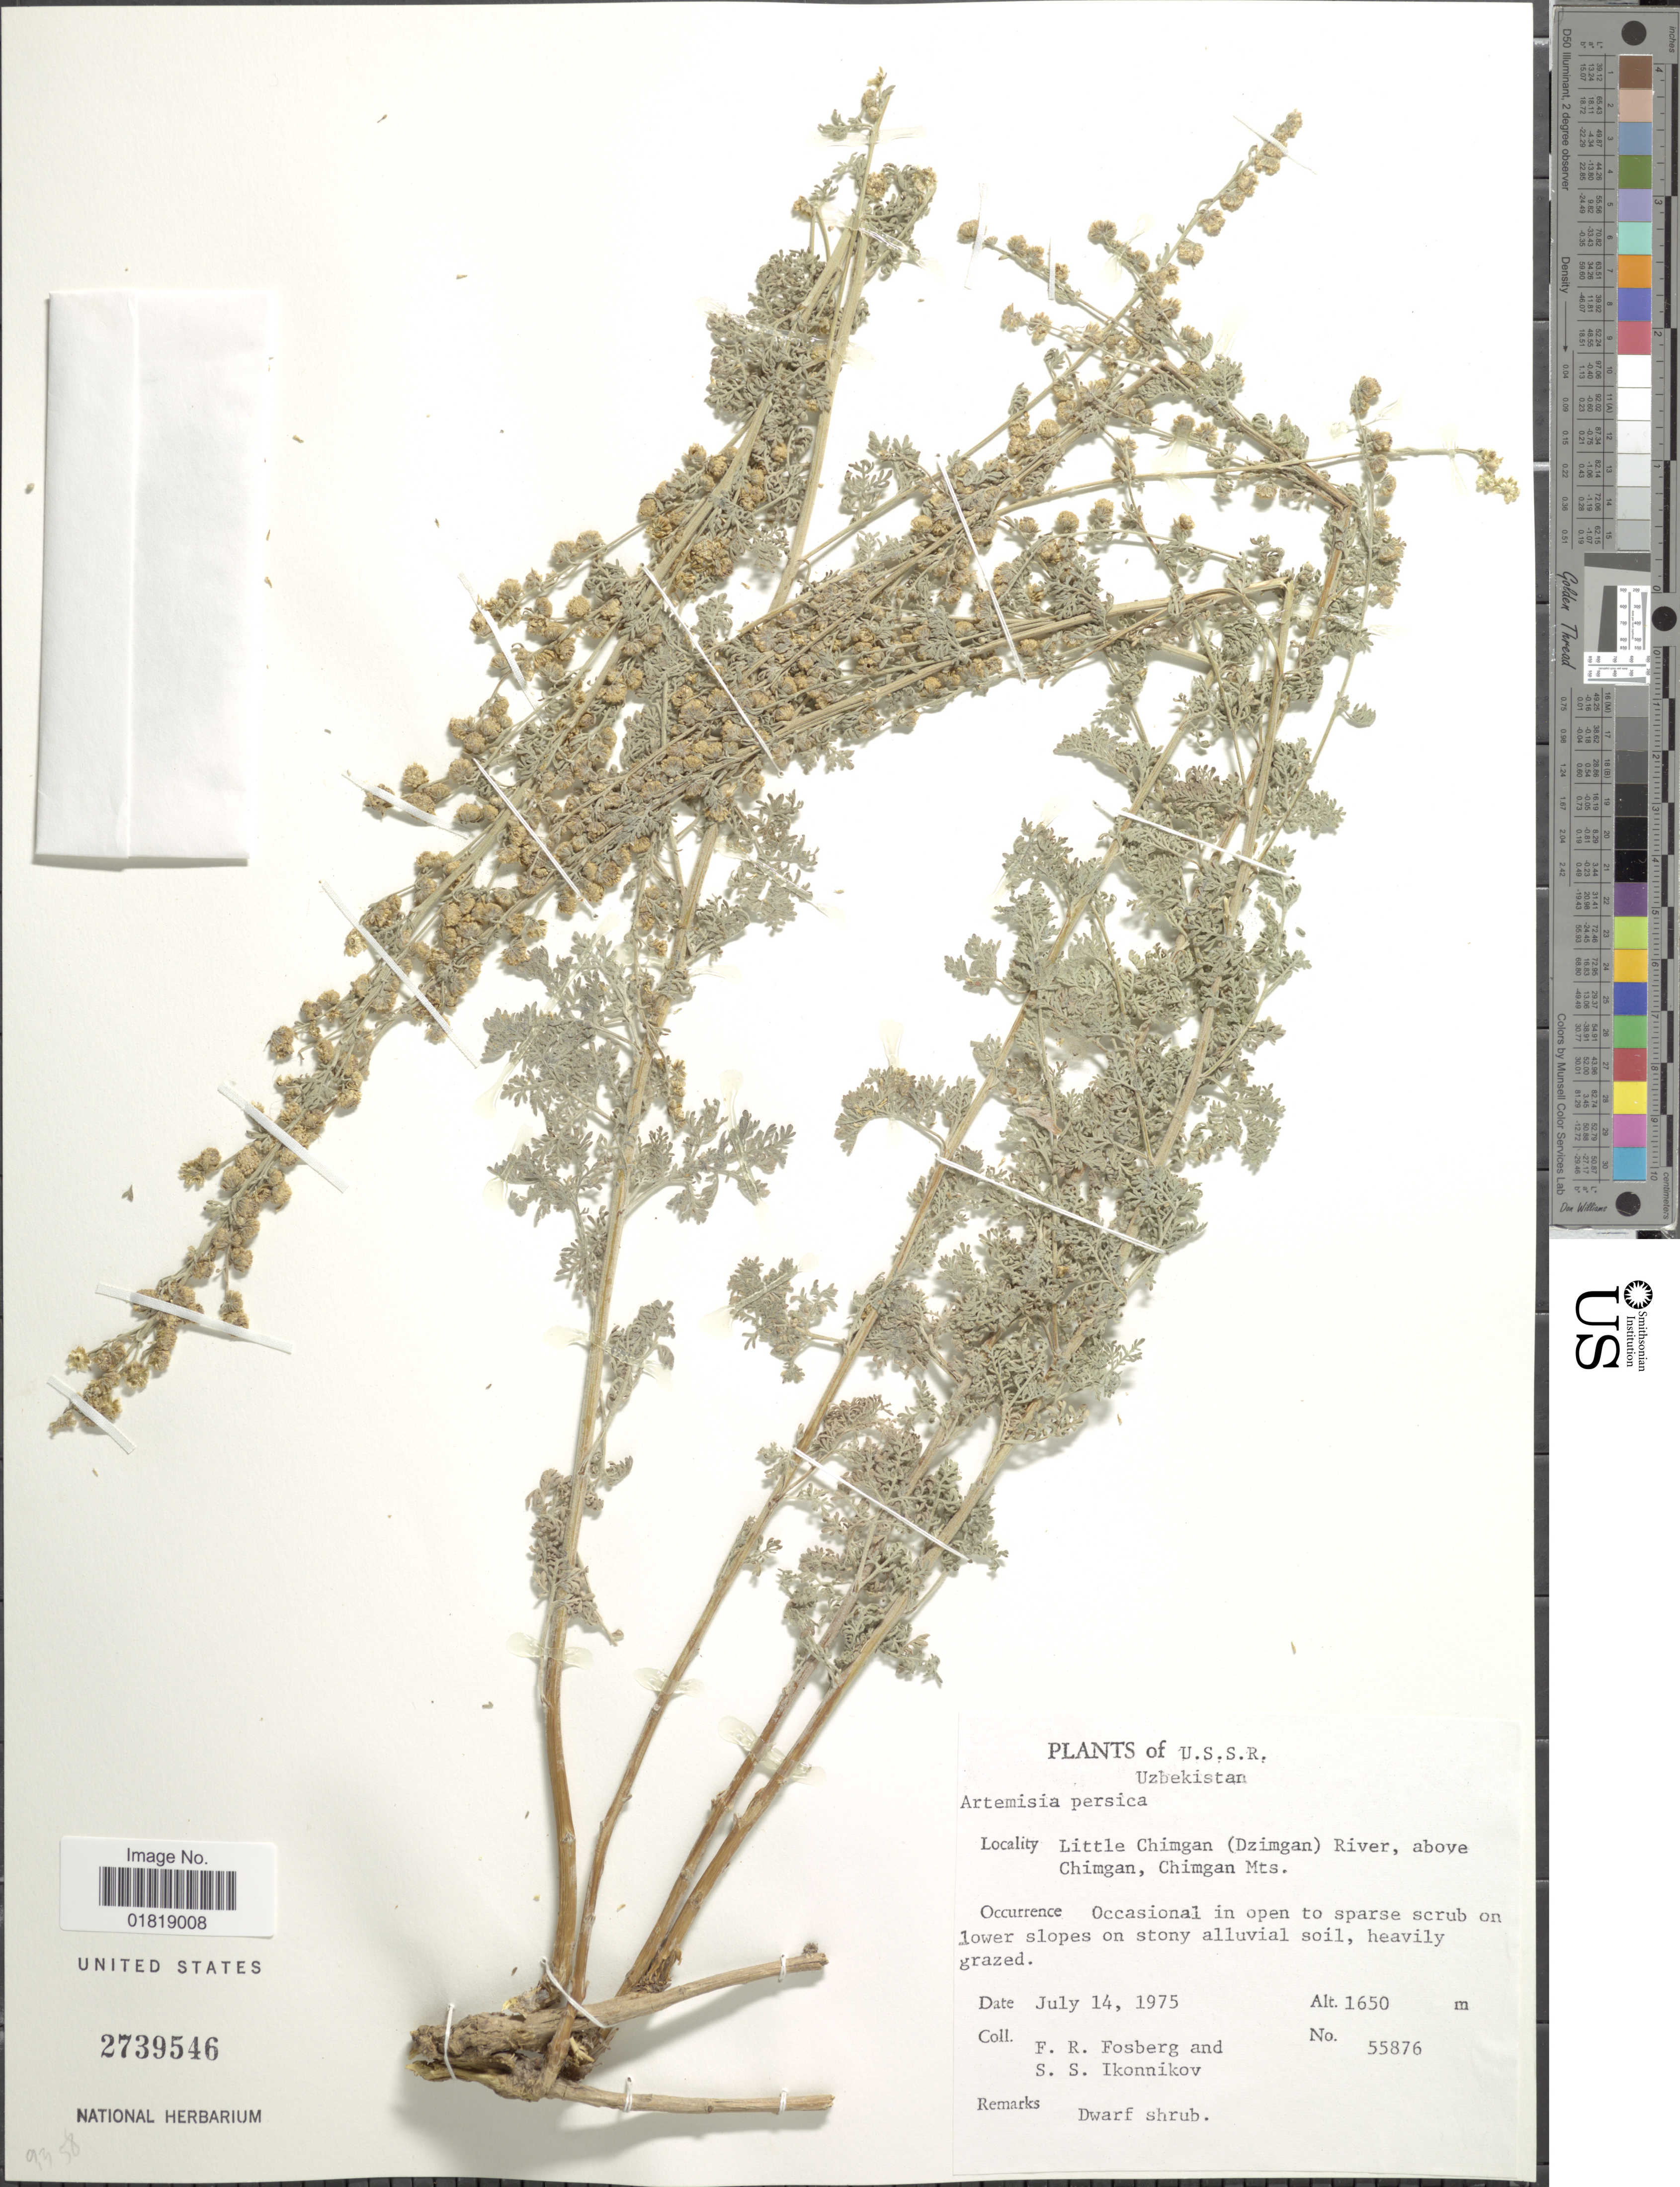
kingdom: Plantae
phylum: Tracheophyta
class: Magnoliopsida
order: Asterales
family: Asteraceae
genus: Artemisia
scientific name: Artemisia persica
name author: Boiss.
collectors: F. R. Fosberg & S. Ikonnikov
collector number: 55876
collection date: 1975-07-14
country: Uzbekistan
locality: Little Chimgan (Dzimgan) River, above Chimgan, Chimgan Mts.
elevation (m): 1650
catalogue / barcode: US 2739546